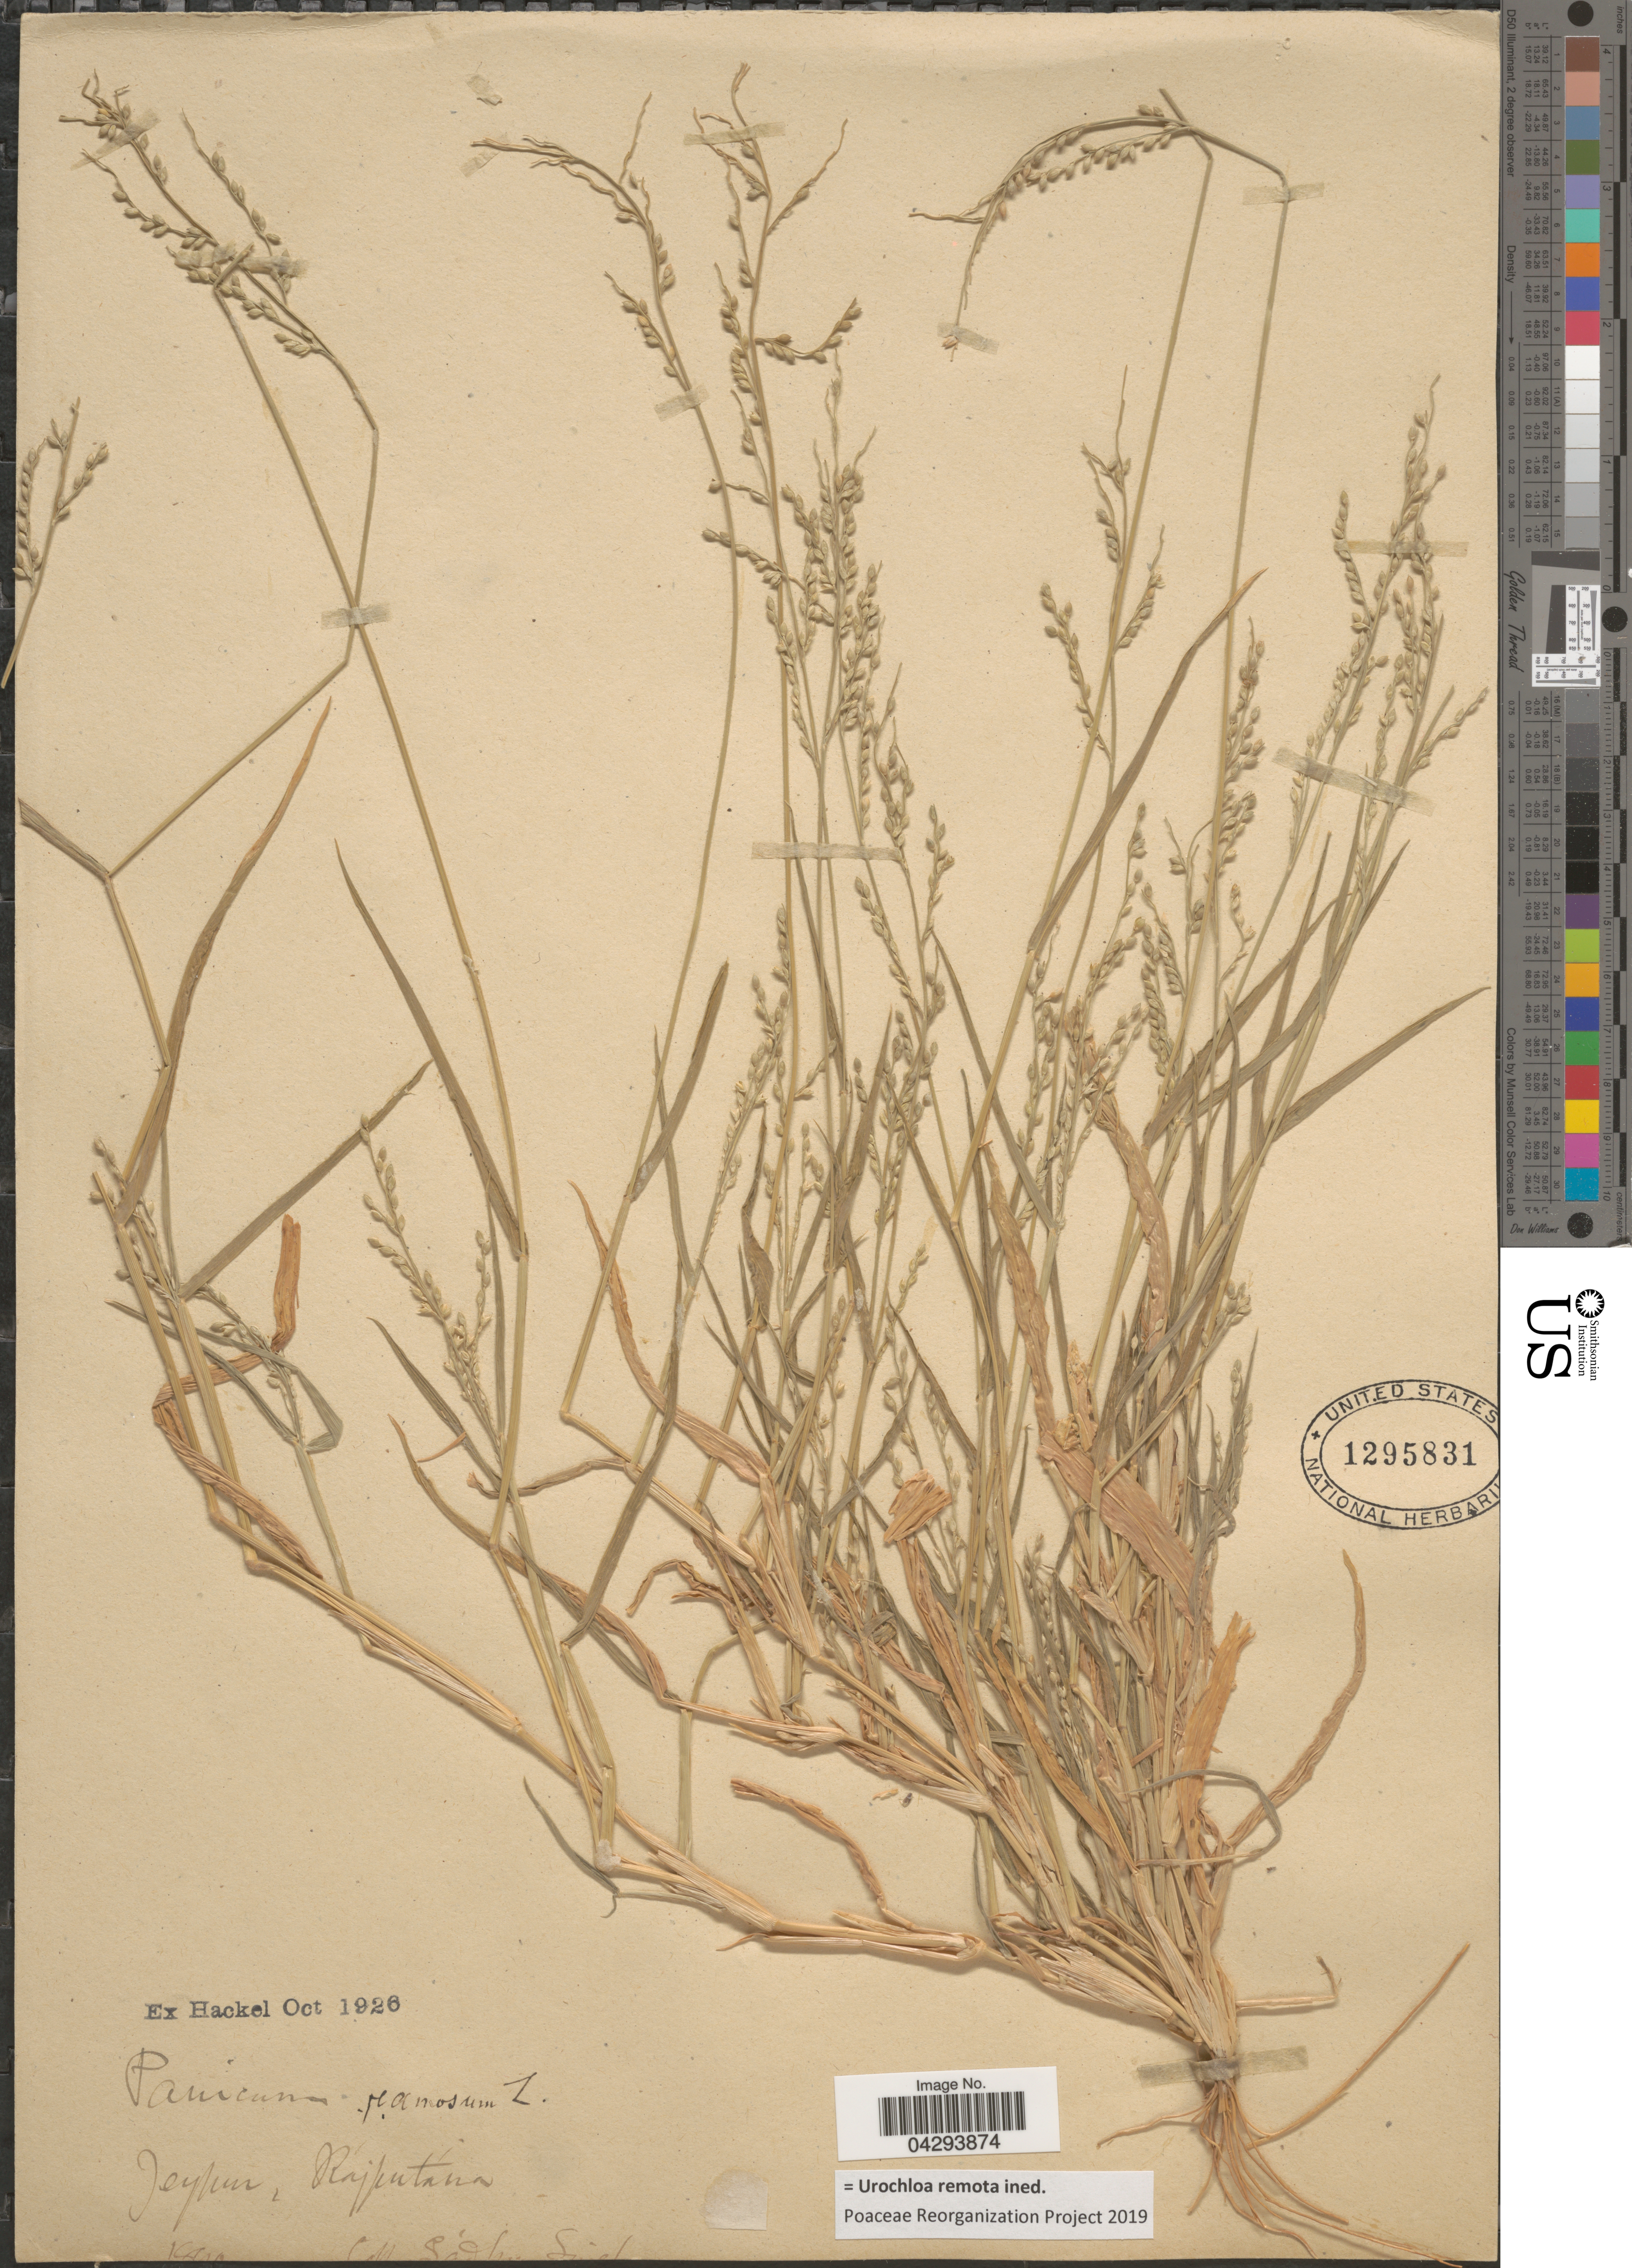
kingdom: Plantae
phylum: Tracheophyta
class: Liliopsida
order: Poales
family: Poaceae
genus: Urochloa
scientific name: Urochloa remota ined.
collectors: ex herb. E. Hackel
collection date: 1926-10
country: India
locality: Jeypur, Rajputana.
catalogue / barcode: US 1295831